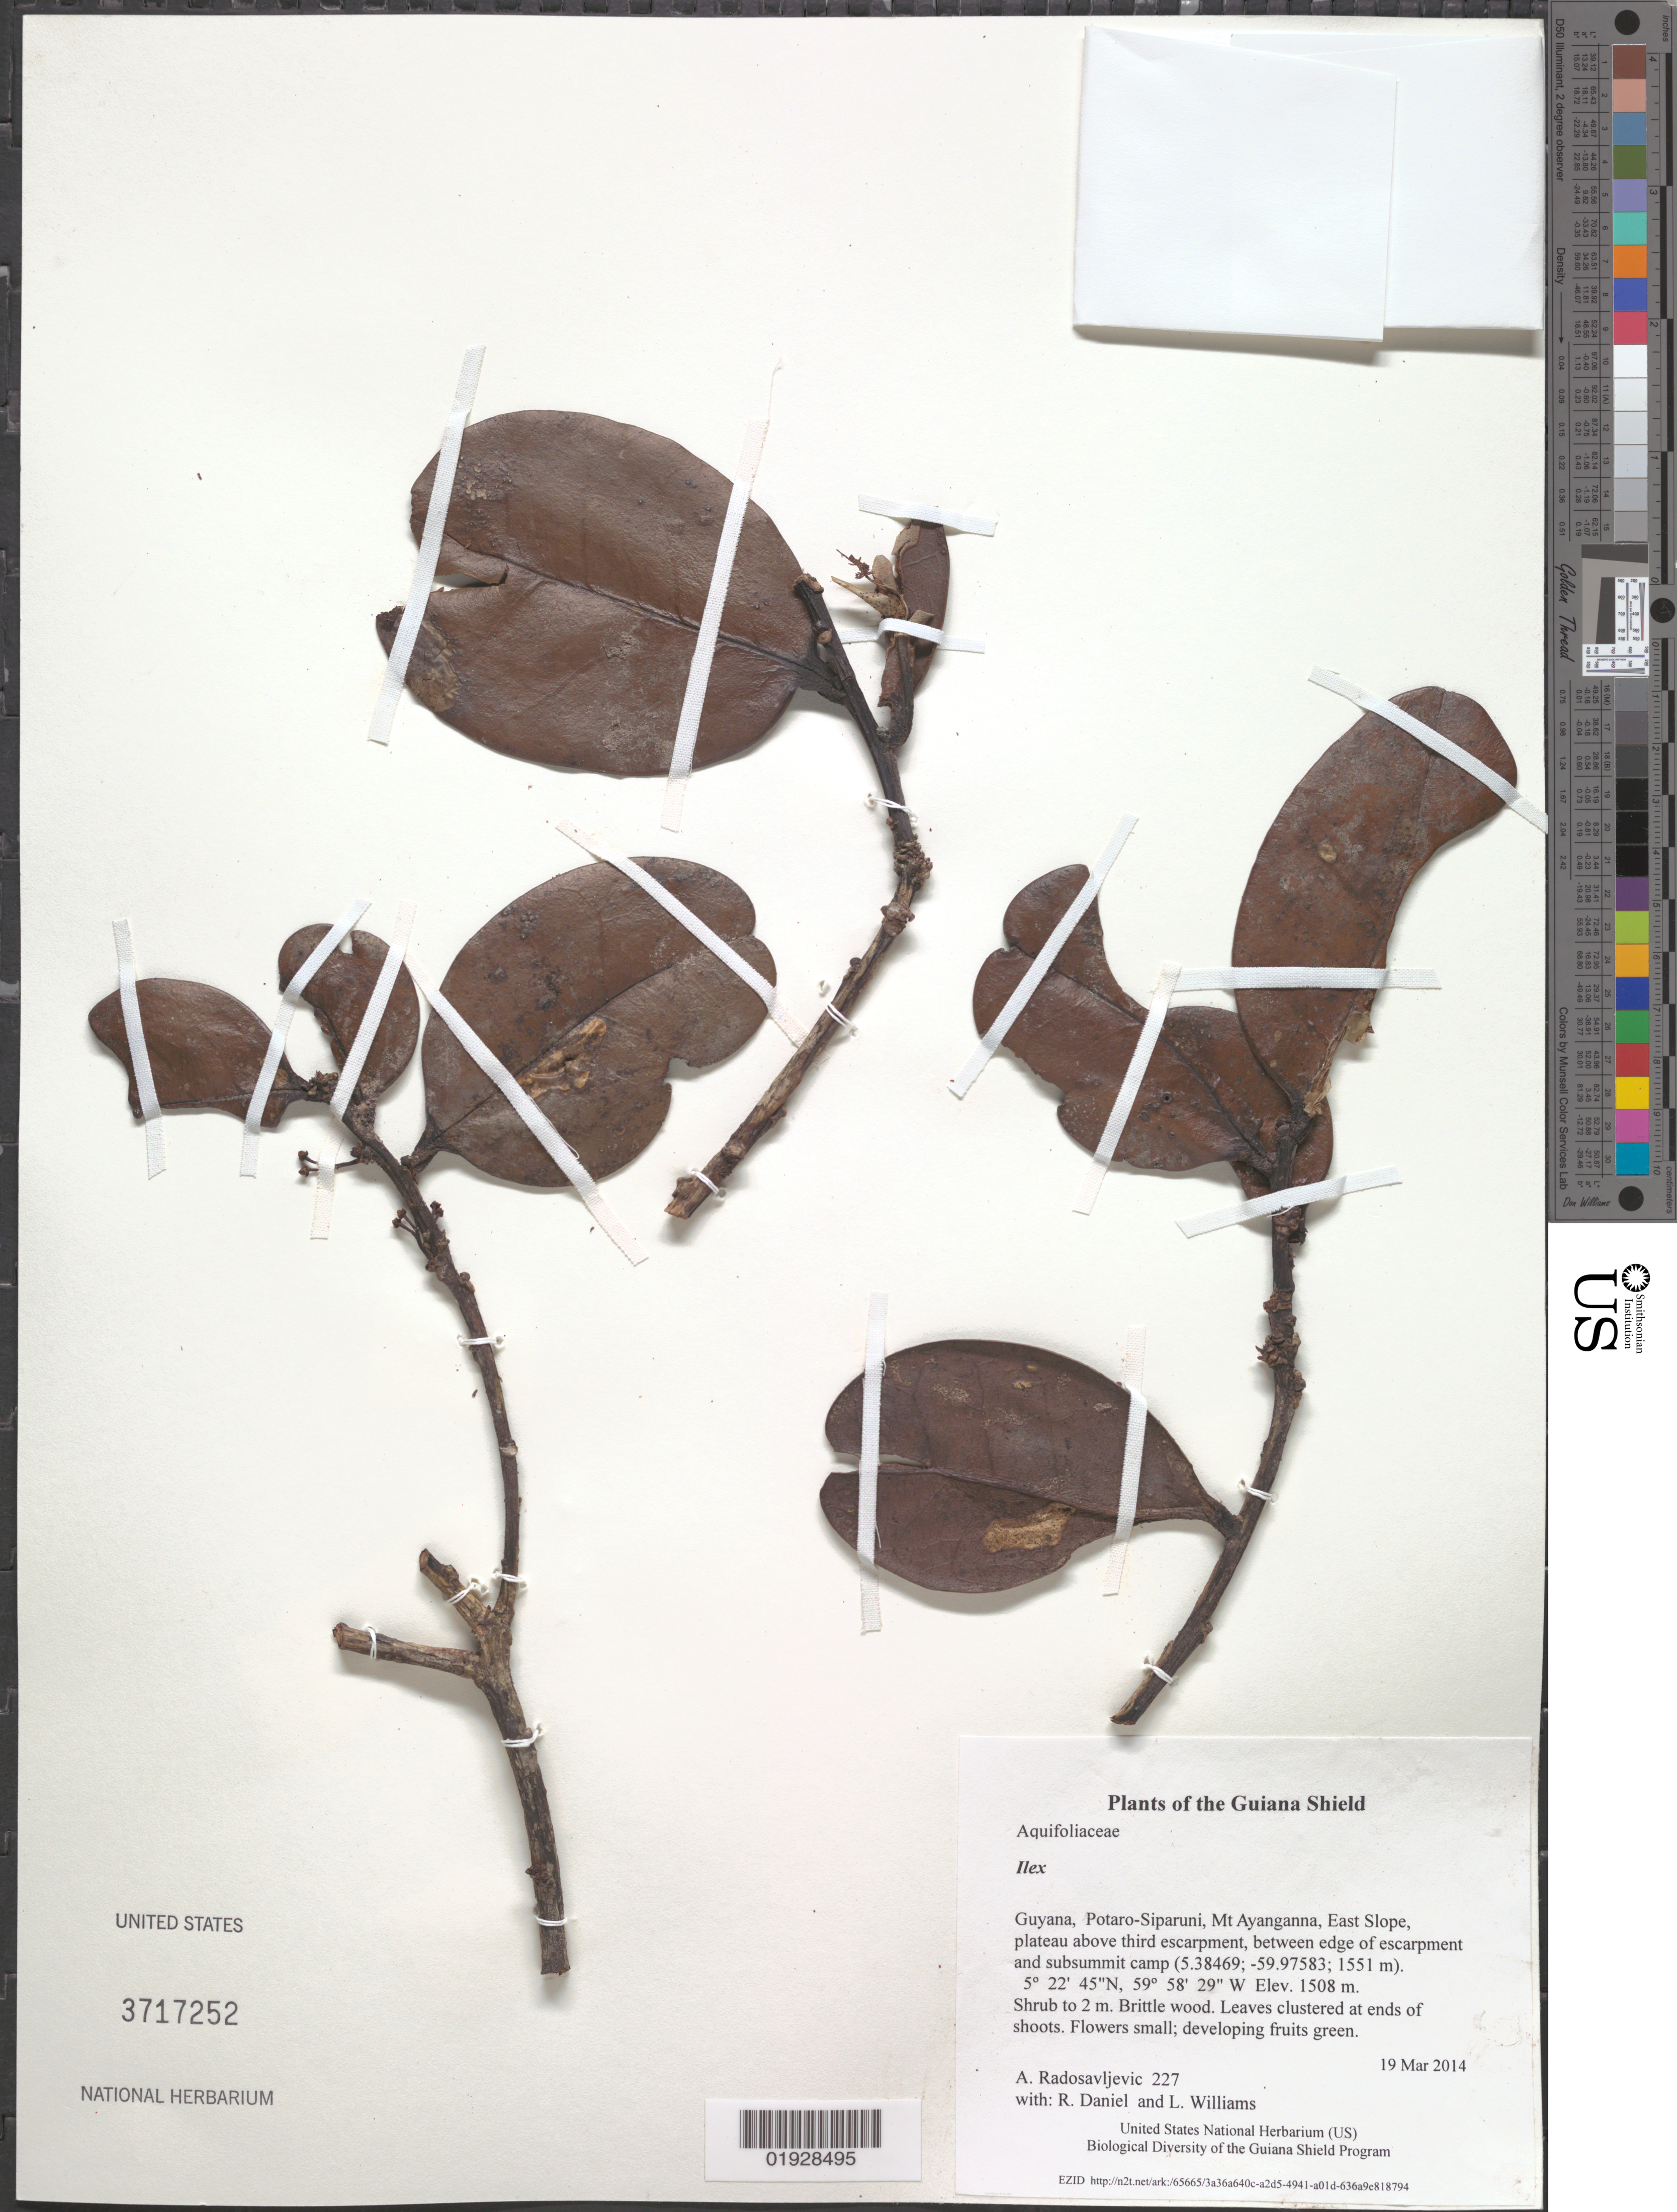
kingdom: Plantae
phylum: Tracheophyta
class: Magnoliopsida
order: Aquifoliales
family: Aquifoliaceae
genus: Ilex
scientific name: Ilex sp.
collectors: A. Radosavljevic, R. Daniel & L. Williams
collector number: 227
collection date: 2014-03-19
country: Guyana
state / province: Potaro-Siparuni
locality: Mt Ayanganna, East Slope, plateau above third escarpment, between edge of escarpment and subsummit camp (5.38469; -59.97583; 1551 m).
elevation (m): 1508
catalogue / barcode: US 3717252